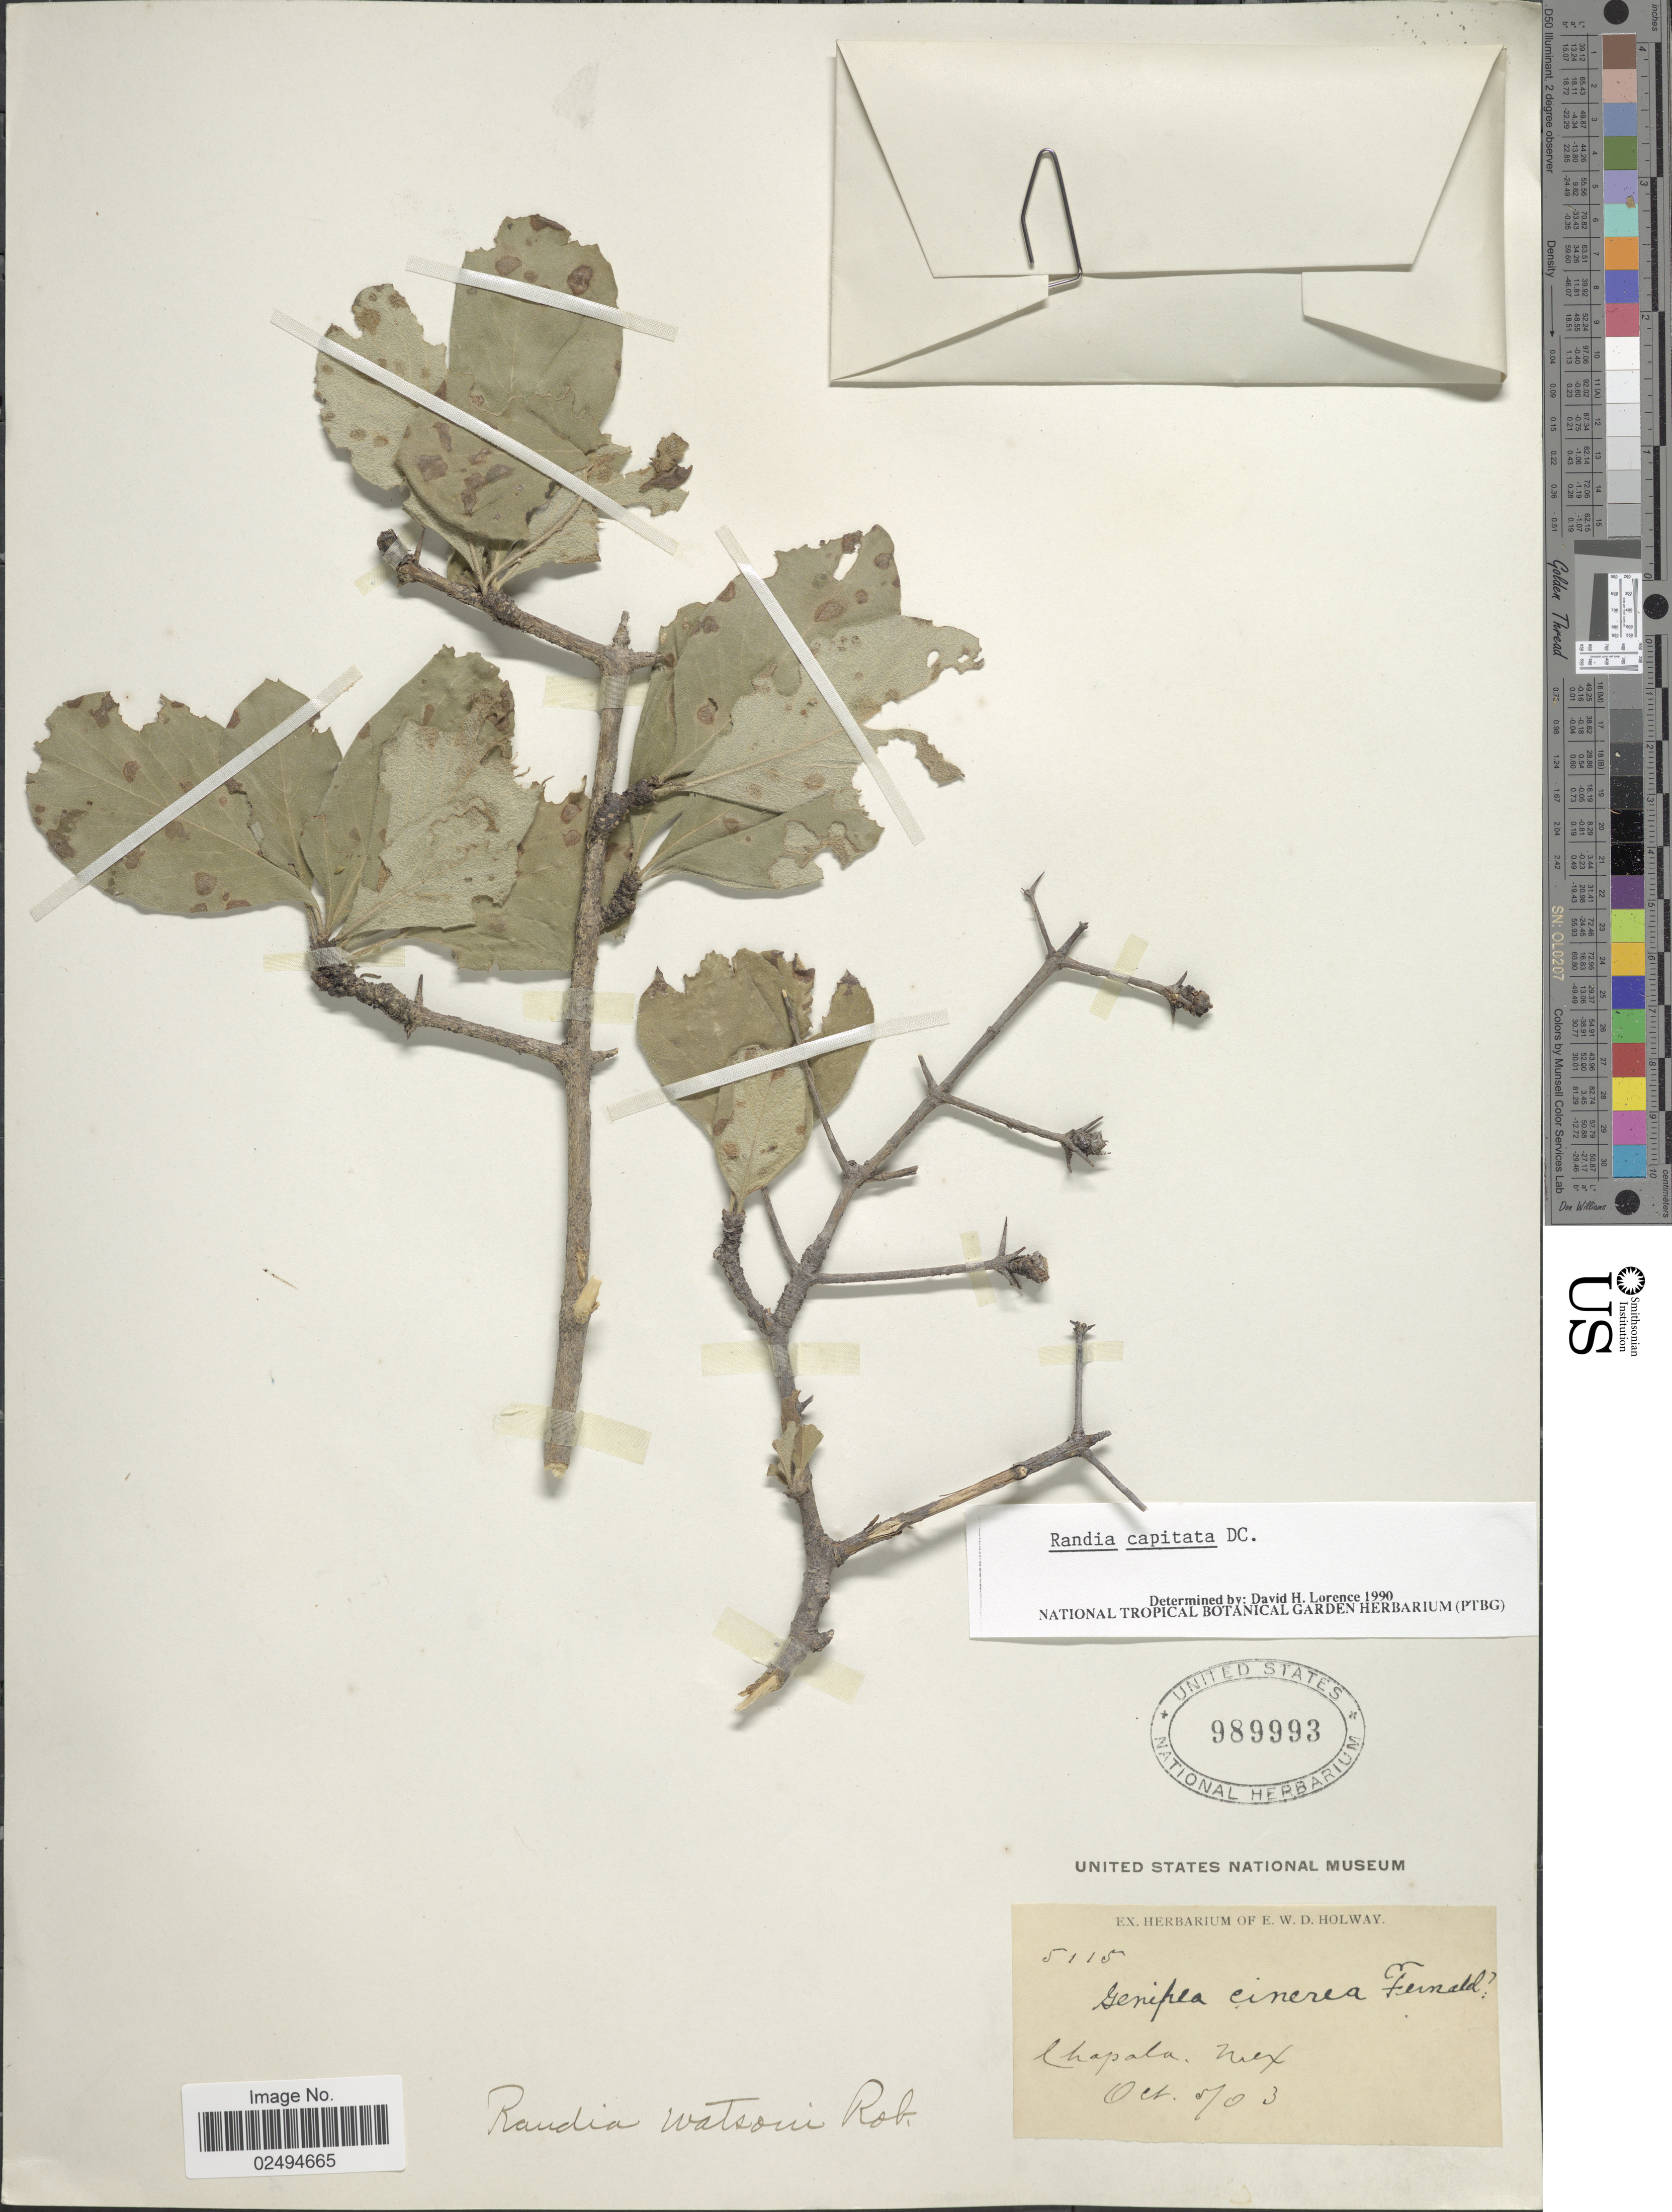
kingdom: Plantae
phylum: Tracheophyta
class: Magnoliopsida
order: Gentianales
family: Rubiaceae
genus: Randia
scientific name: Randia capitata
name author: DC.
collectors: ex herb. E.W.D. Holway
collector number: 5115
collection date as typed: Transcribed d/m/y: 5/10/3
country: Mexico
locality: Chapala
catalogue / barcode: US 989993